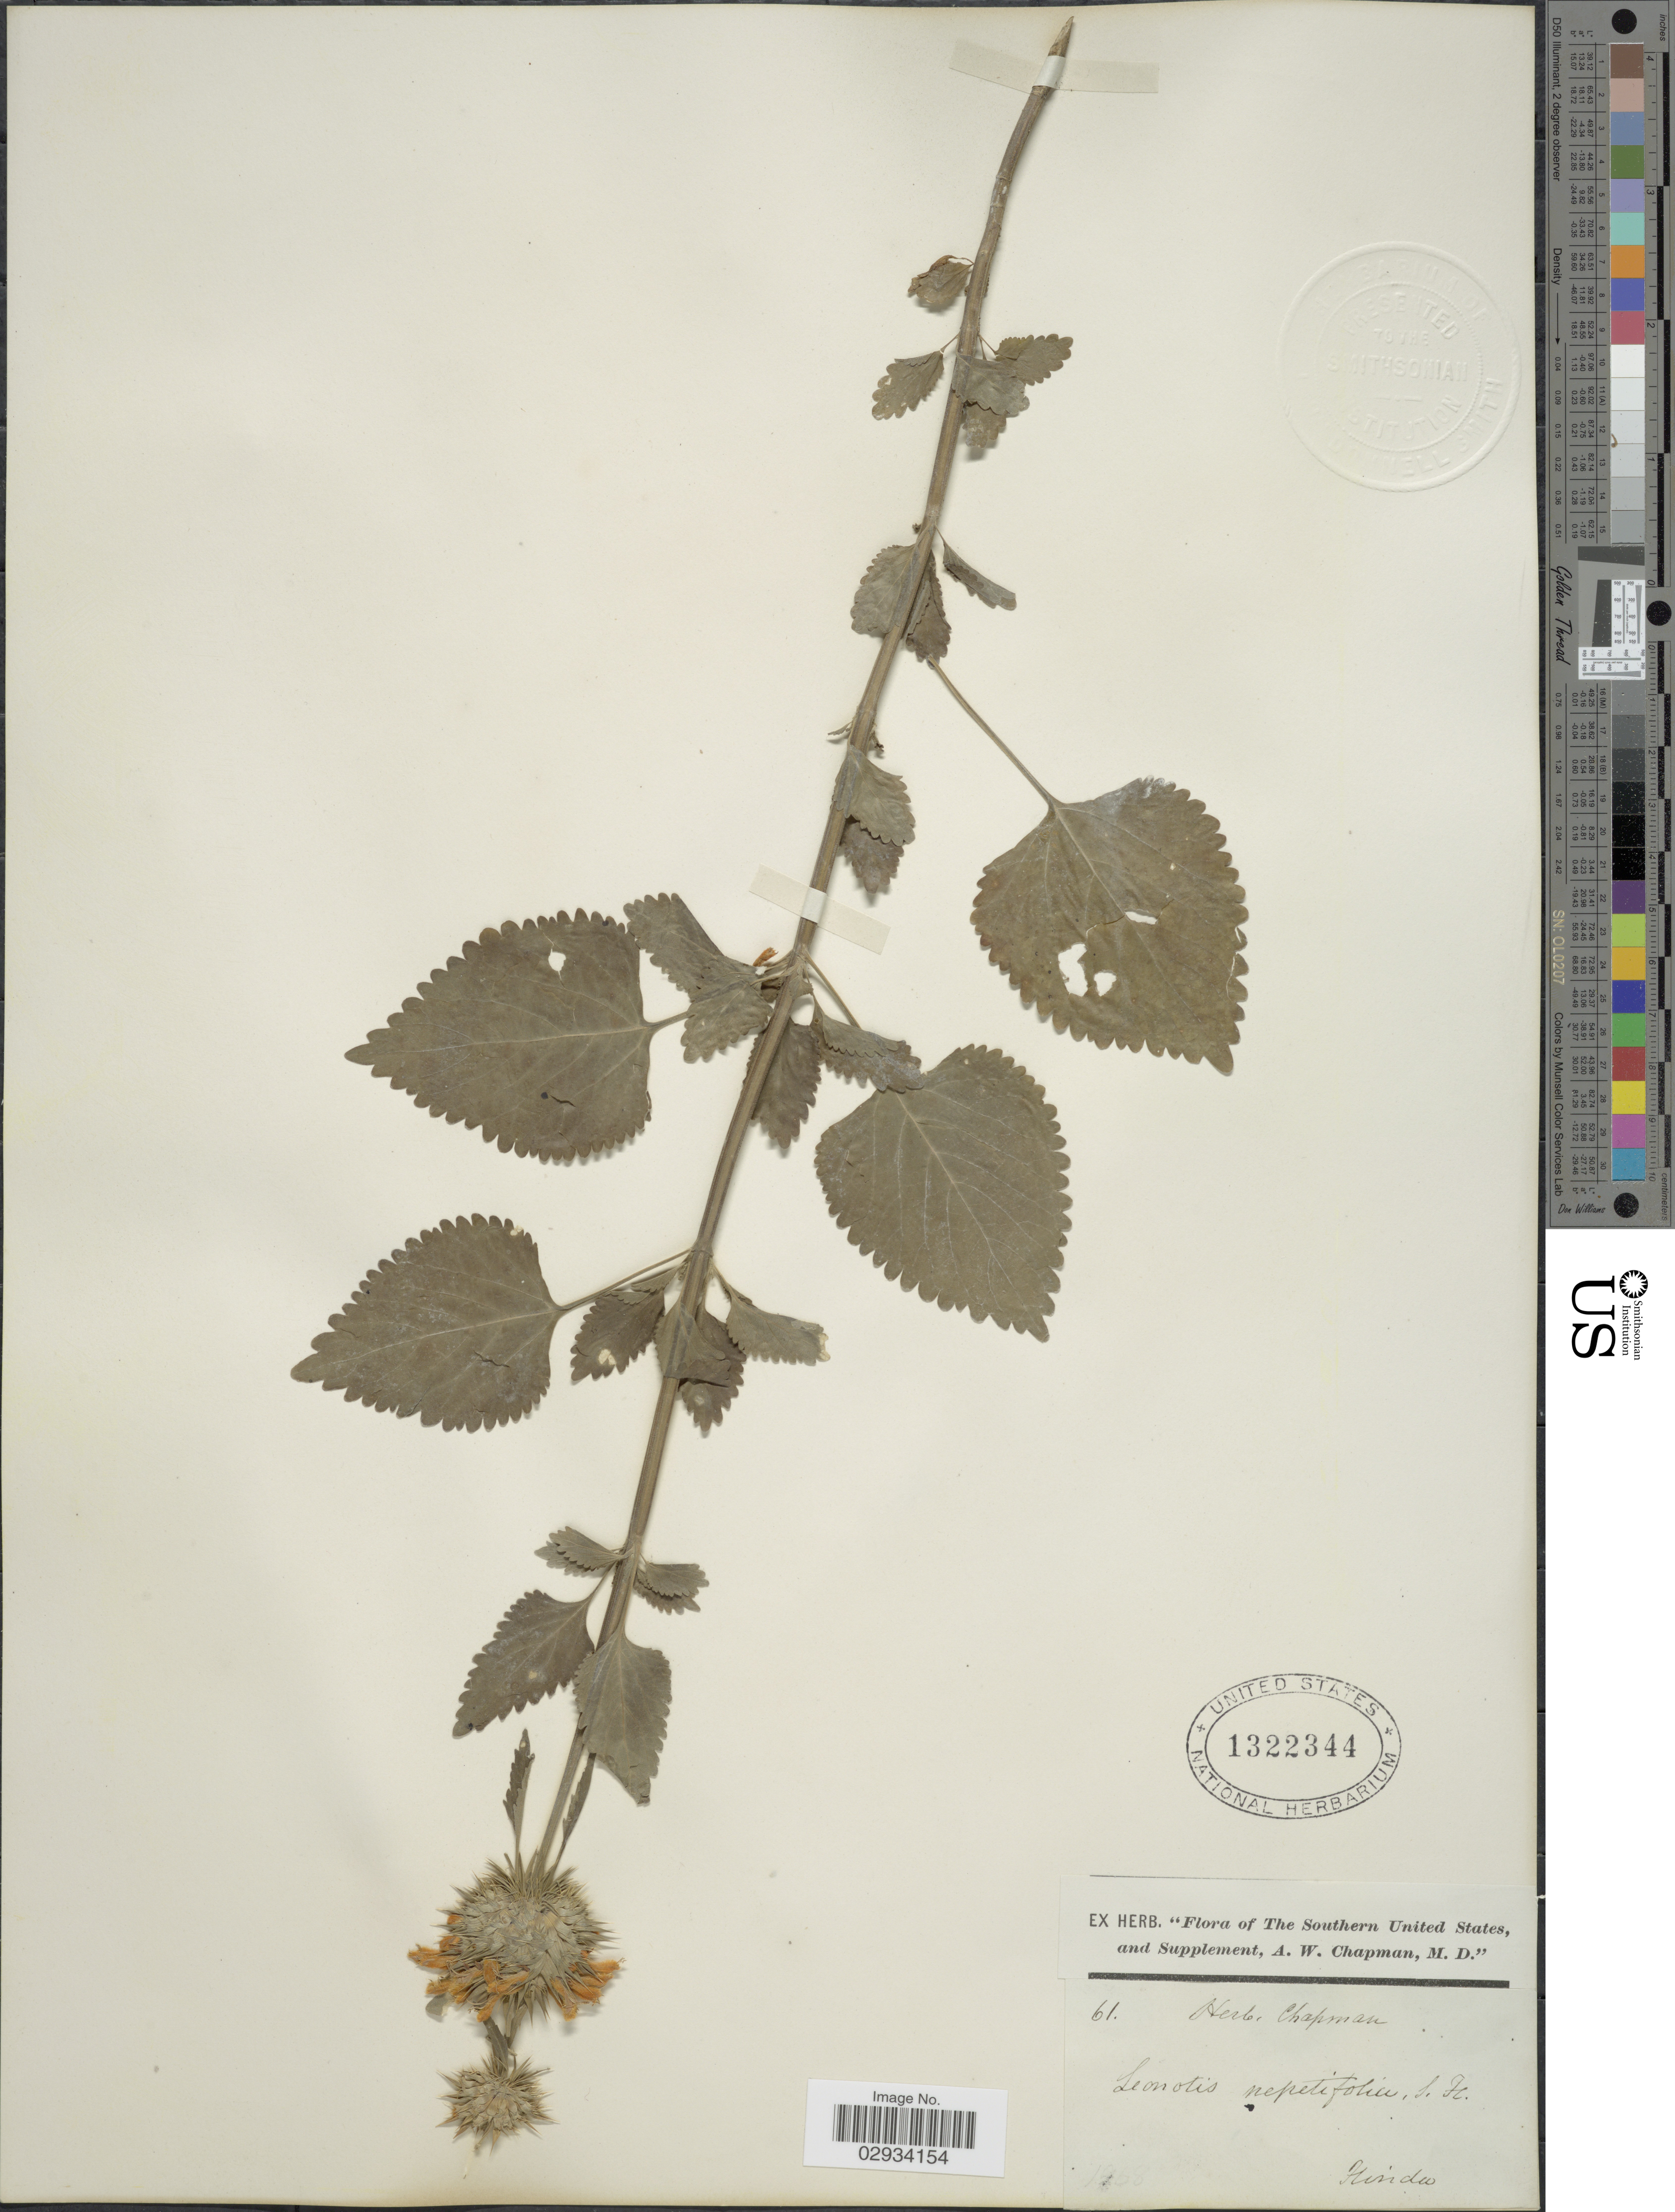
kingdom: Plantae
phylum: Tracheophyta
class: Magnoliopsida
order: Lamiales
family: Lamiaceae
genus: Leonotis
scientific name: Leonotis nepetifolia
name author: (L.) R. Br.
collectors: ex herb. A.W. Chapman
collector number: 61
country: United States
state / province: Florida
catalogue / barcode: US 1322344